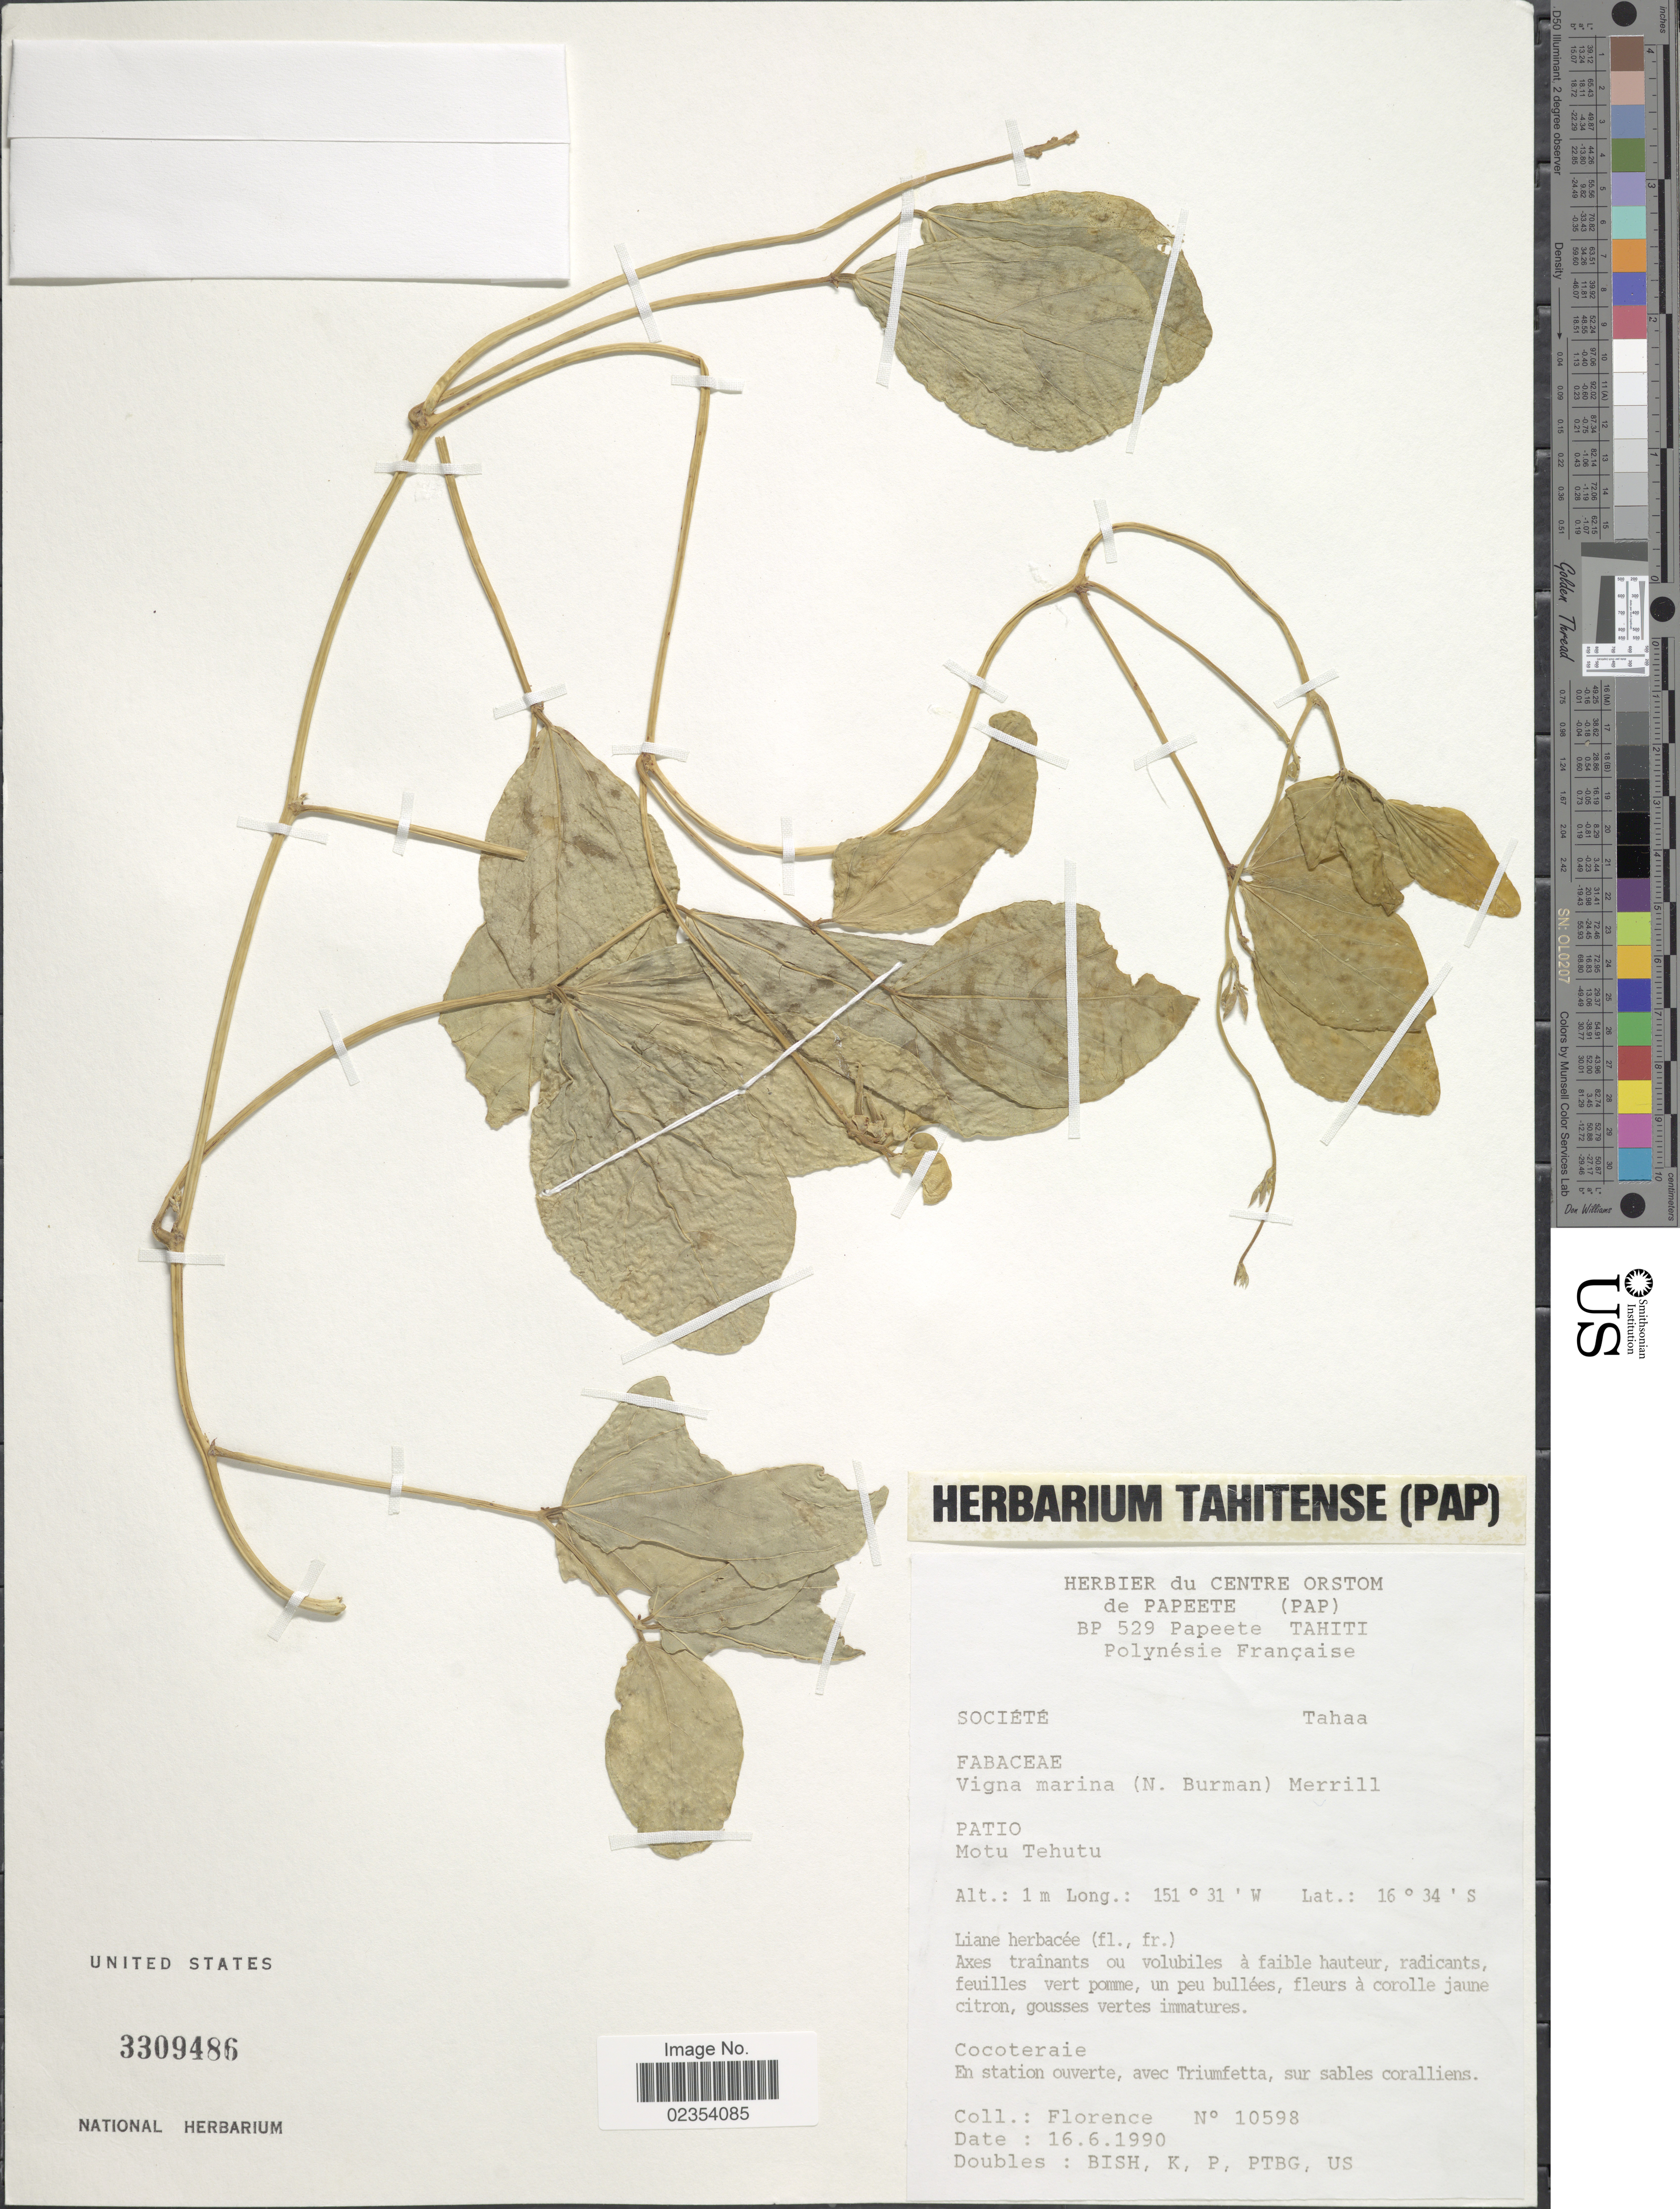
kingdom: Plantae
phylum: Tracheophyta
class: Magnoliopsida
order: Fabales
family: Fabaceae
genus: Vigna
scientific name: Vigna marina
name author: (Burm.) Merr.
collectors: -. Florence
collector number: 10598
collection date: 1990-06-16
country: French Polynesia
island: Tahaa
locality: Société. Tahaa. Patio. Motu Tehutu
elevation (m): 1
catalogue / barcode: US 3309486